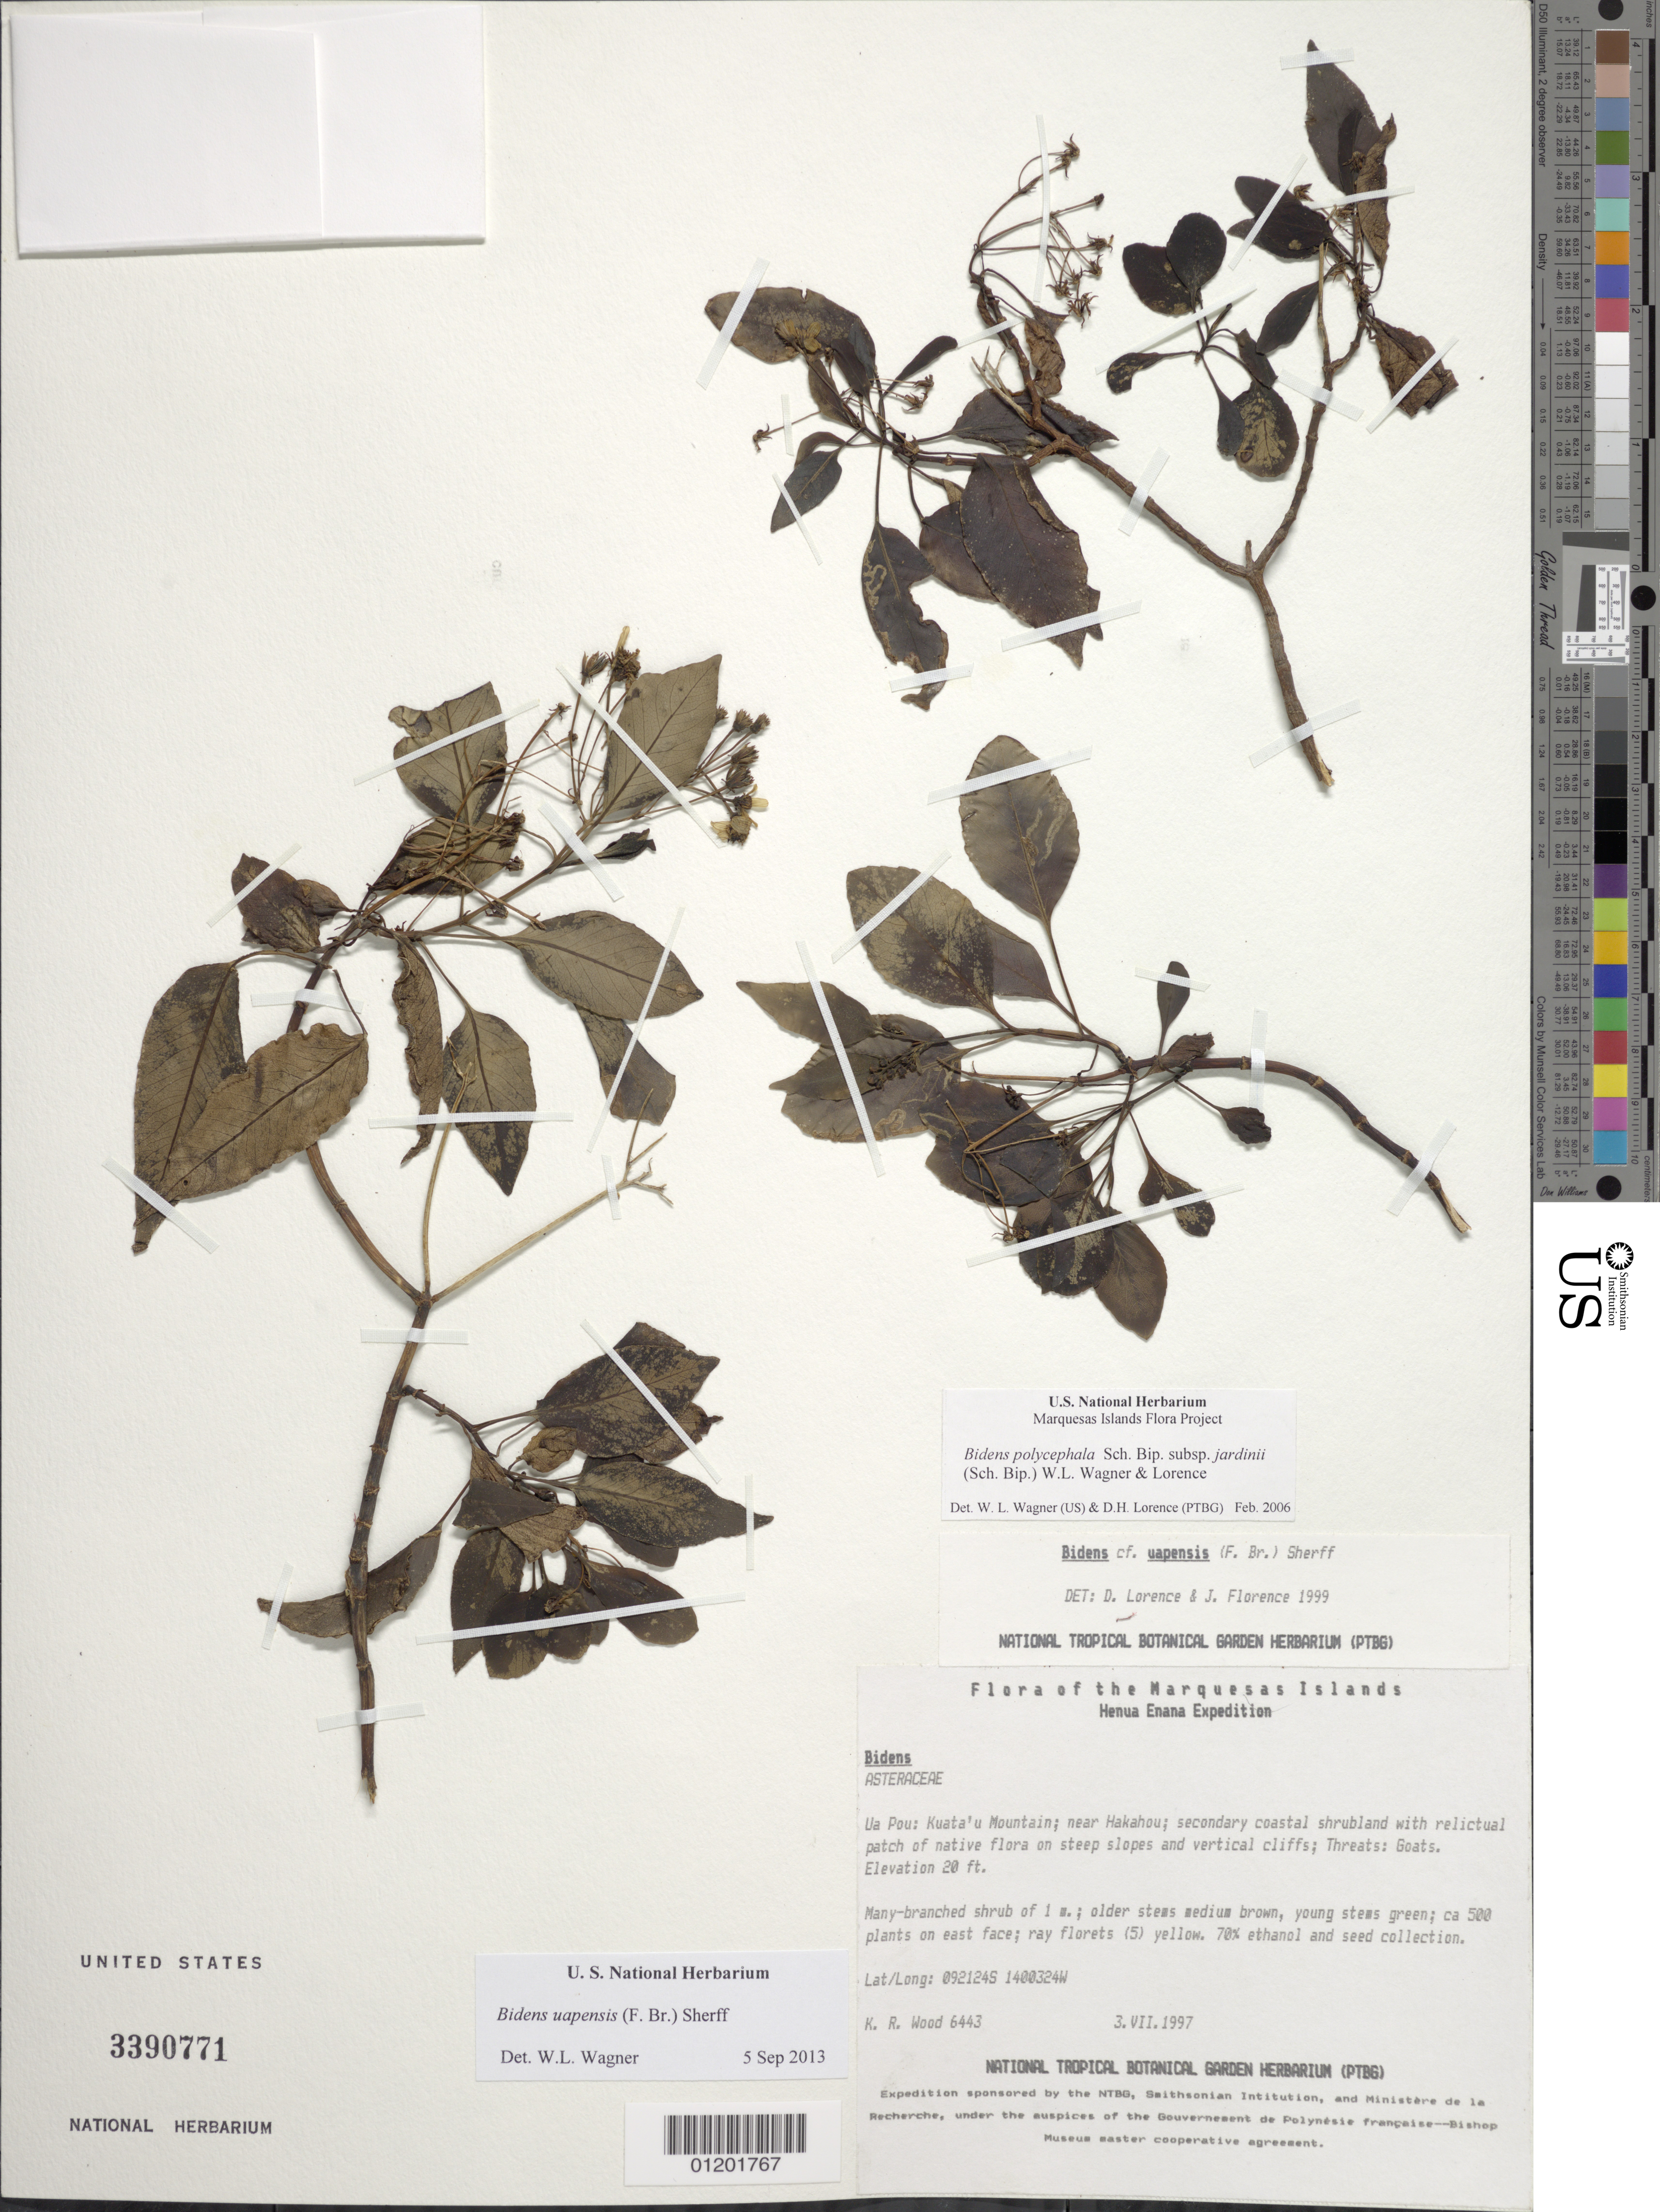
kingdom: Plantae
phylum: Tracheophyta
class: Magnoliopsida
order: Asterales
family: Asteraceae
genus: Bidens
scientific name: Bidens uapensis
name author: (F. Br.) Sherff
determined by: Wagner, W. L., (BOT), Smithsonian Institution - National Museum of Natural History (UNITED STATES)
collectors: K. R. Wood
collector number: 6443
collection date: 1997-07-03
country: French Polynesia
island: Ua Pou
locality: Kuata'u Mountain, near Hakahou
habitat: Secondary coastal shrubland with relictual patch of native flora on steep slopes and vertical cliffs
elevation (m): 6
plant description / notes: Goats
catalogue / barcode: US 3390771